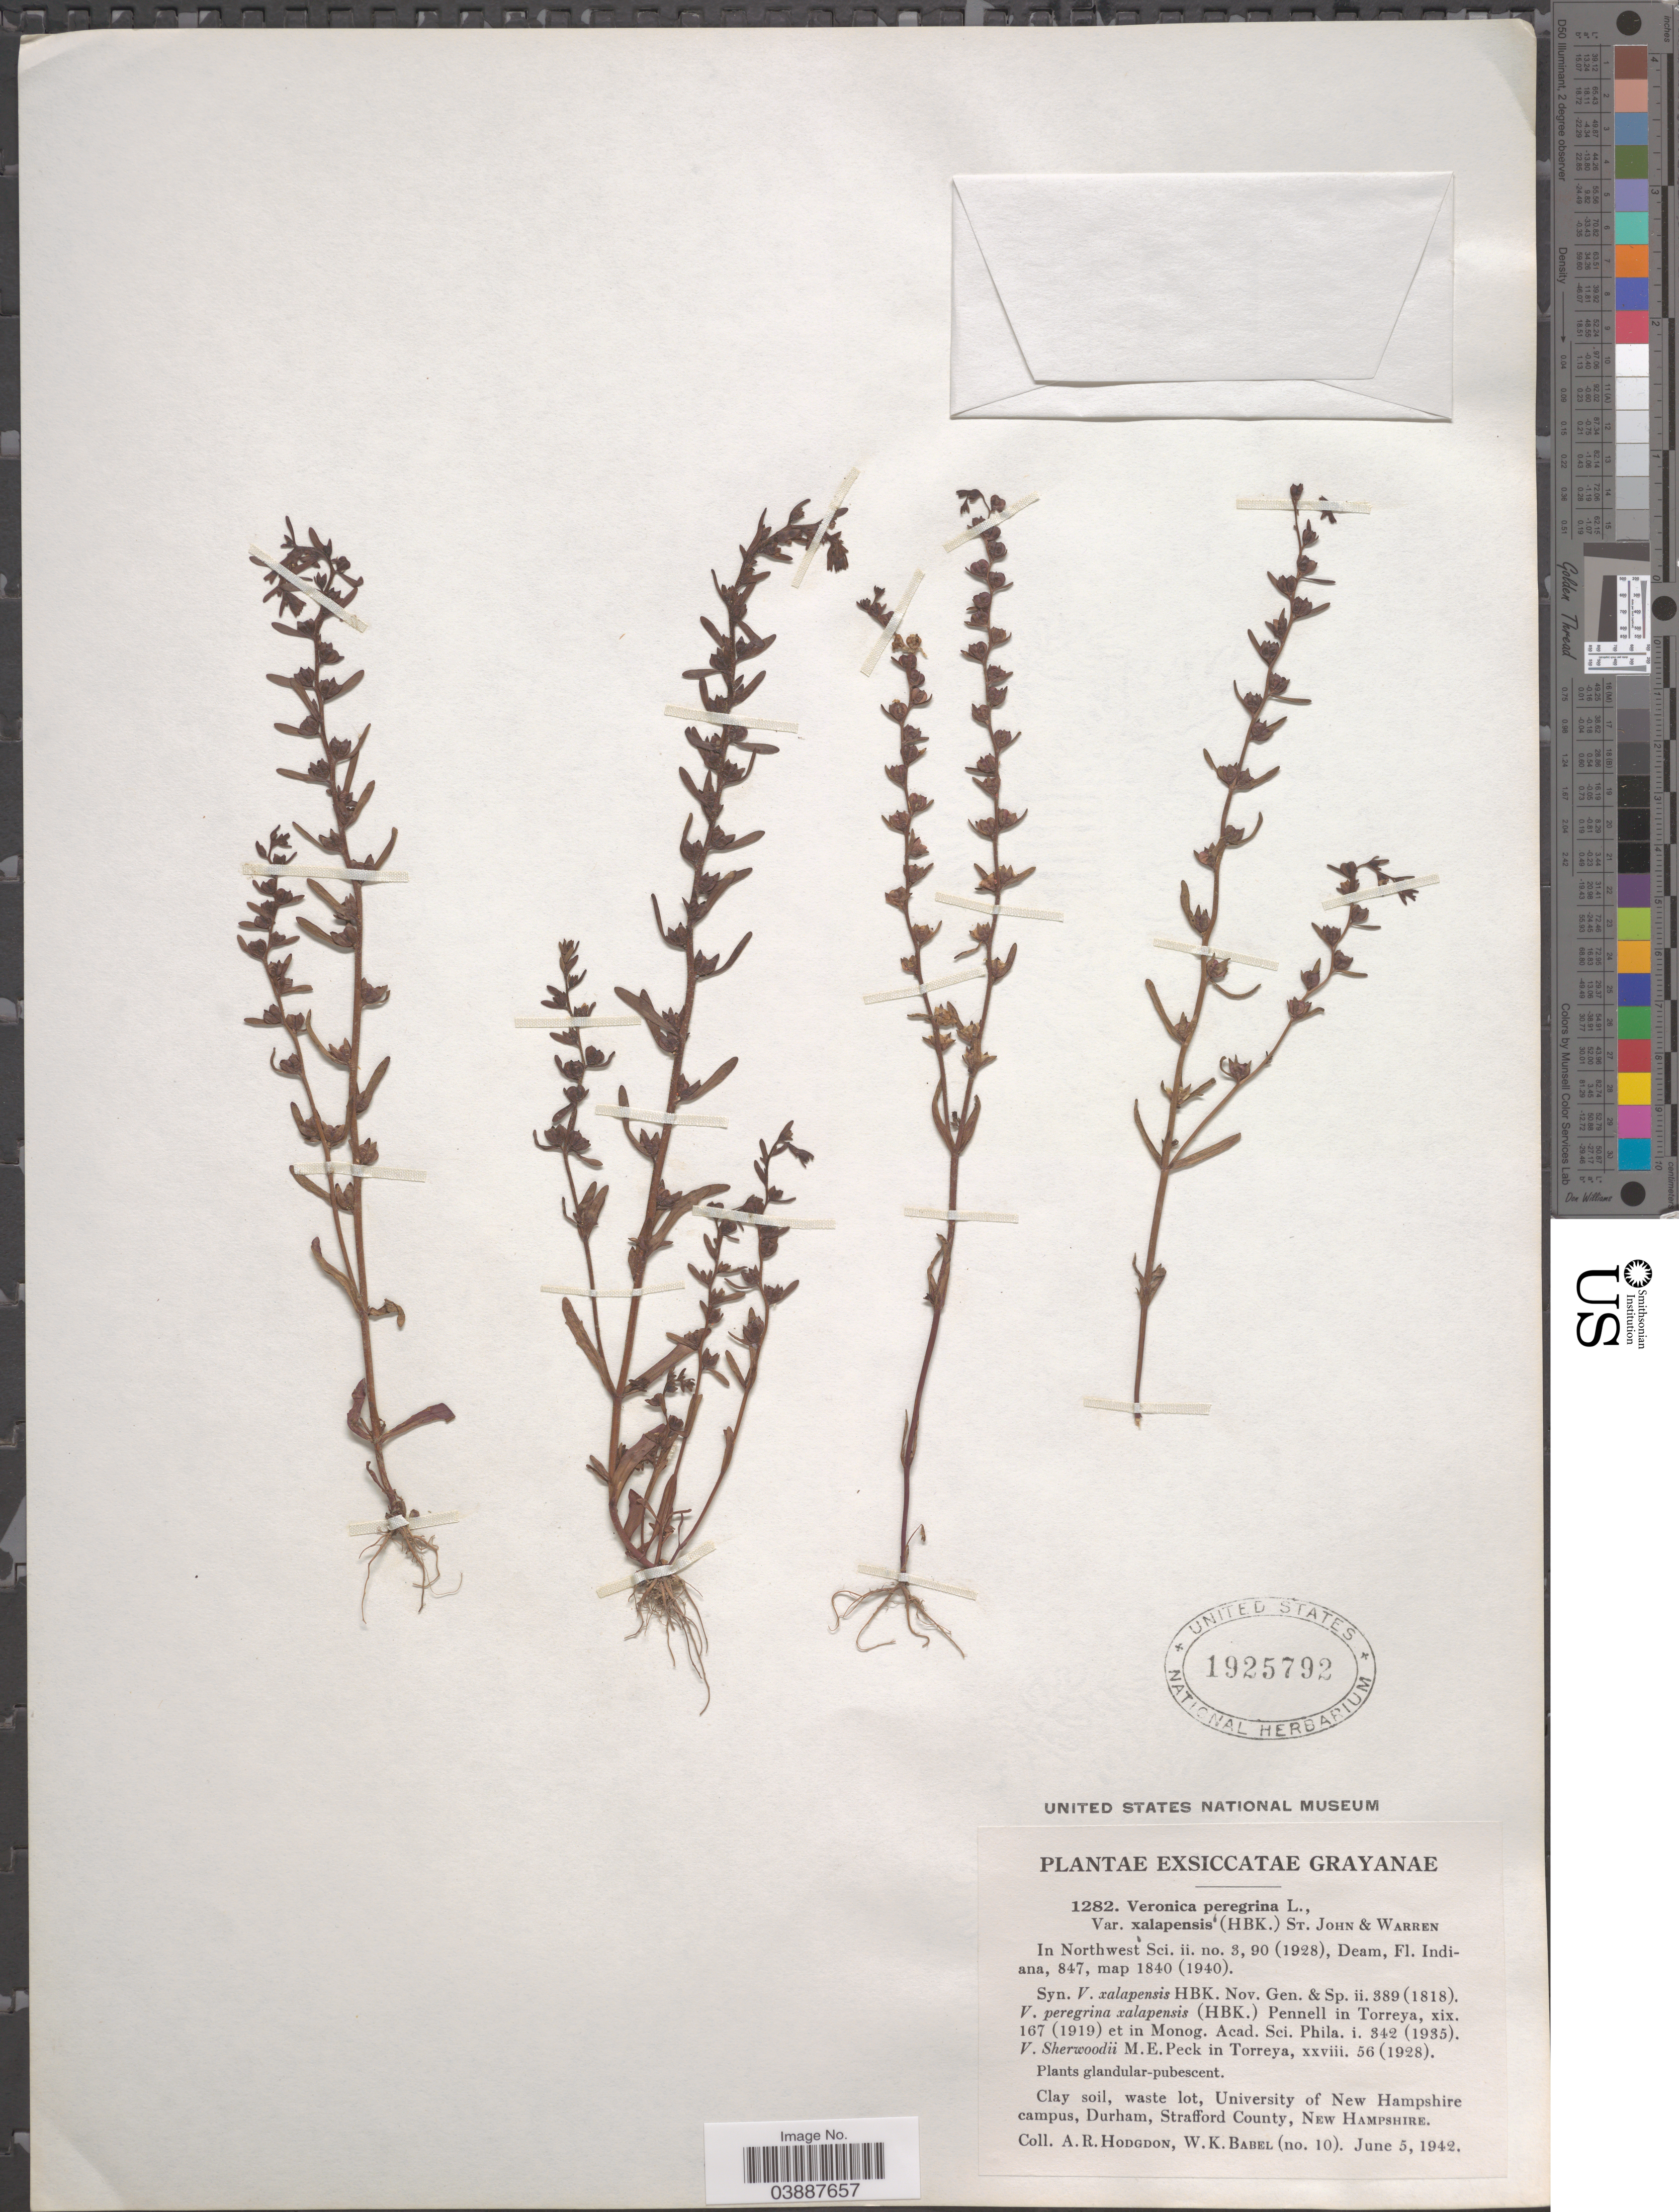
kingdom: Plantae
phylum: Tracheophyta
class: Magnoliopsida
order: Lamiales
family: Plantaginaceae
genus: Veronica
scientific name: Veronica peregrina var. xalapensis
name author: Kunth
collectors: A. R. Hodgdon & W. Babel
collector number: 10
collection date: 1942-06-05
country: United States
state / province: New Hampshire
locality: University of New Hampshire campus, Durham, Strafford County.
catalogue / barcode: US 1925792